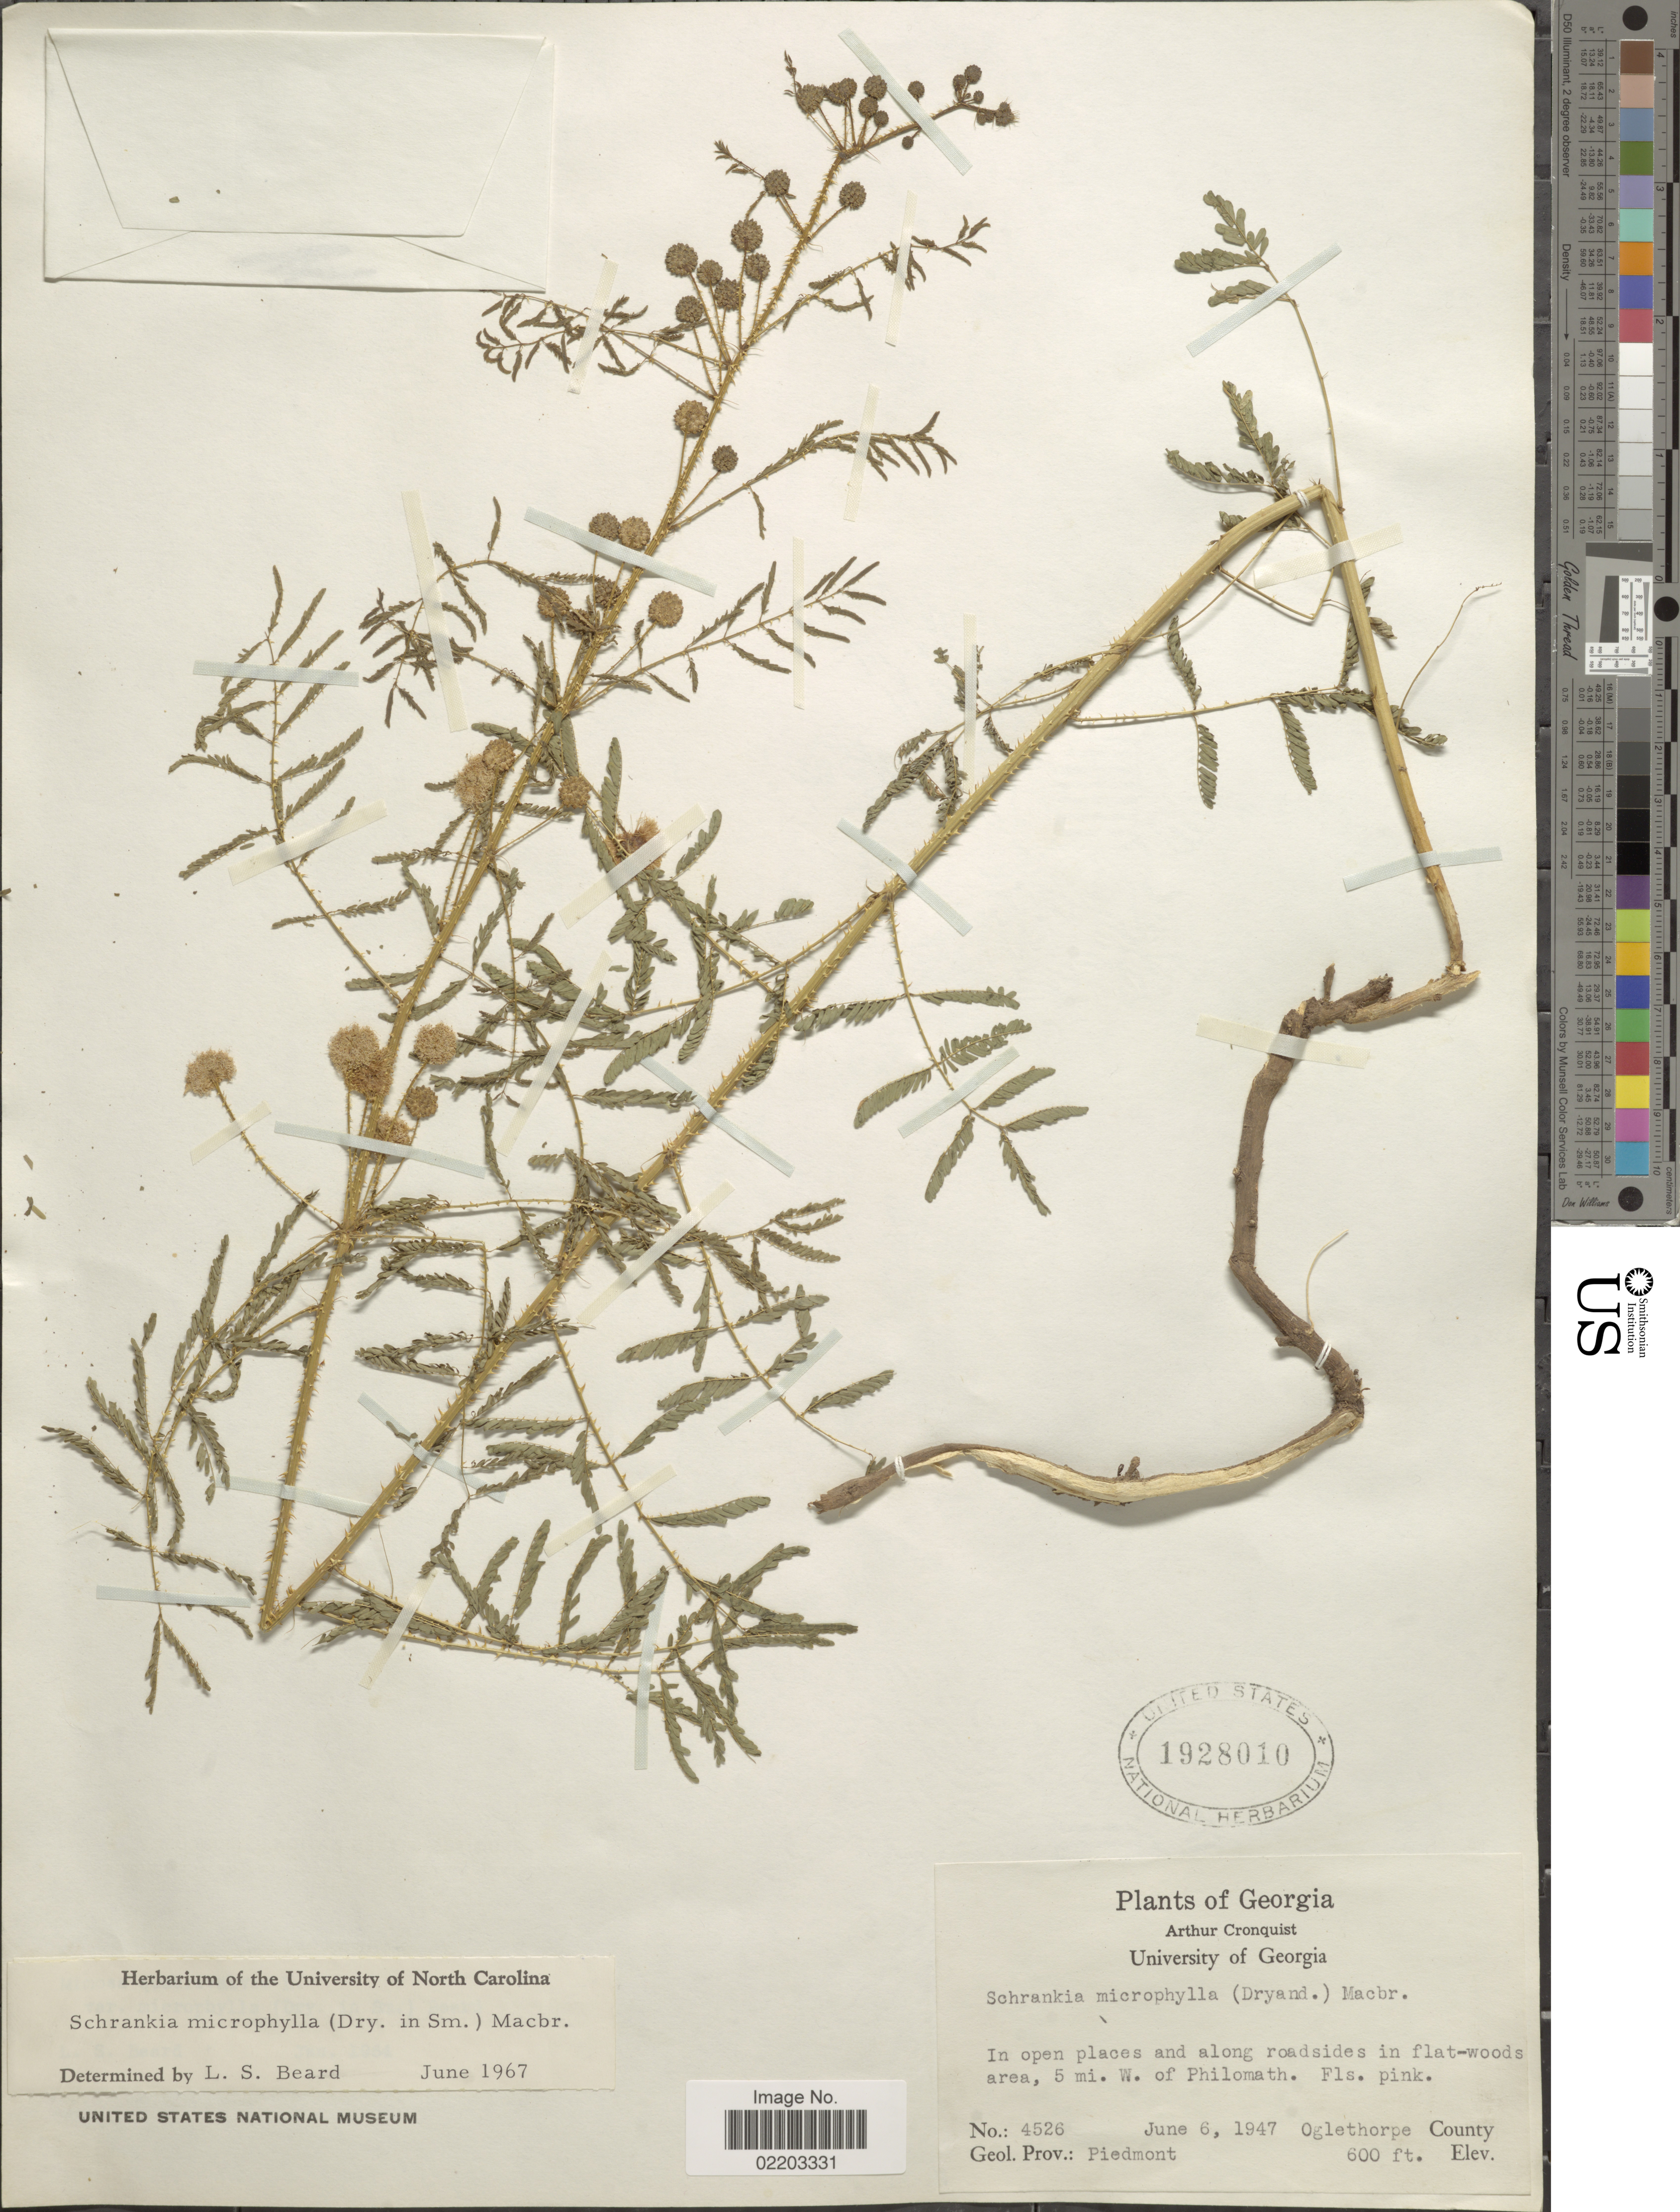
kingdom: Plantae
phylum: Tracheophyta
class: Magnoliopsida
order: Fabales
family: Fabaceae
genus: Mimosa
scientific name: Mimosa microphylla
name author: Dryand.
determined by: Strong, M. T., (US), Smithsonian Institution - National Museum of Natural History (UNITED STATES)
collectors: A. J. Cronquist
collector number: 4526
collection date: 1947-06-06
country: United States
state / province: Georgia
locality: In open place and along roadsides in flat-woods area, 5 mi. W. of Philomath, Oglethorpe County, Geol. Prov. Piedmont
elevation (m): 183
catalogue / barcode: US 1928010